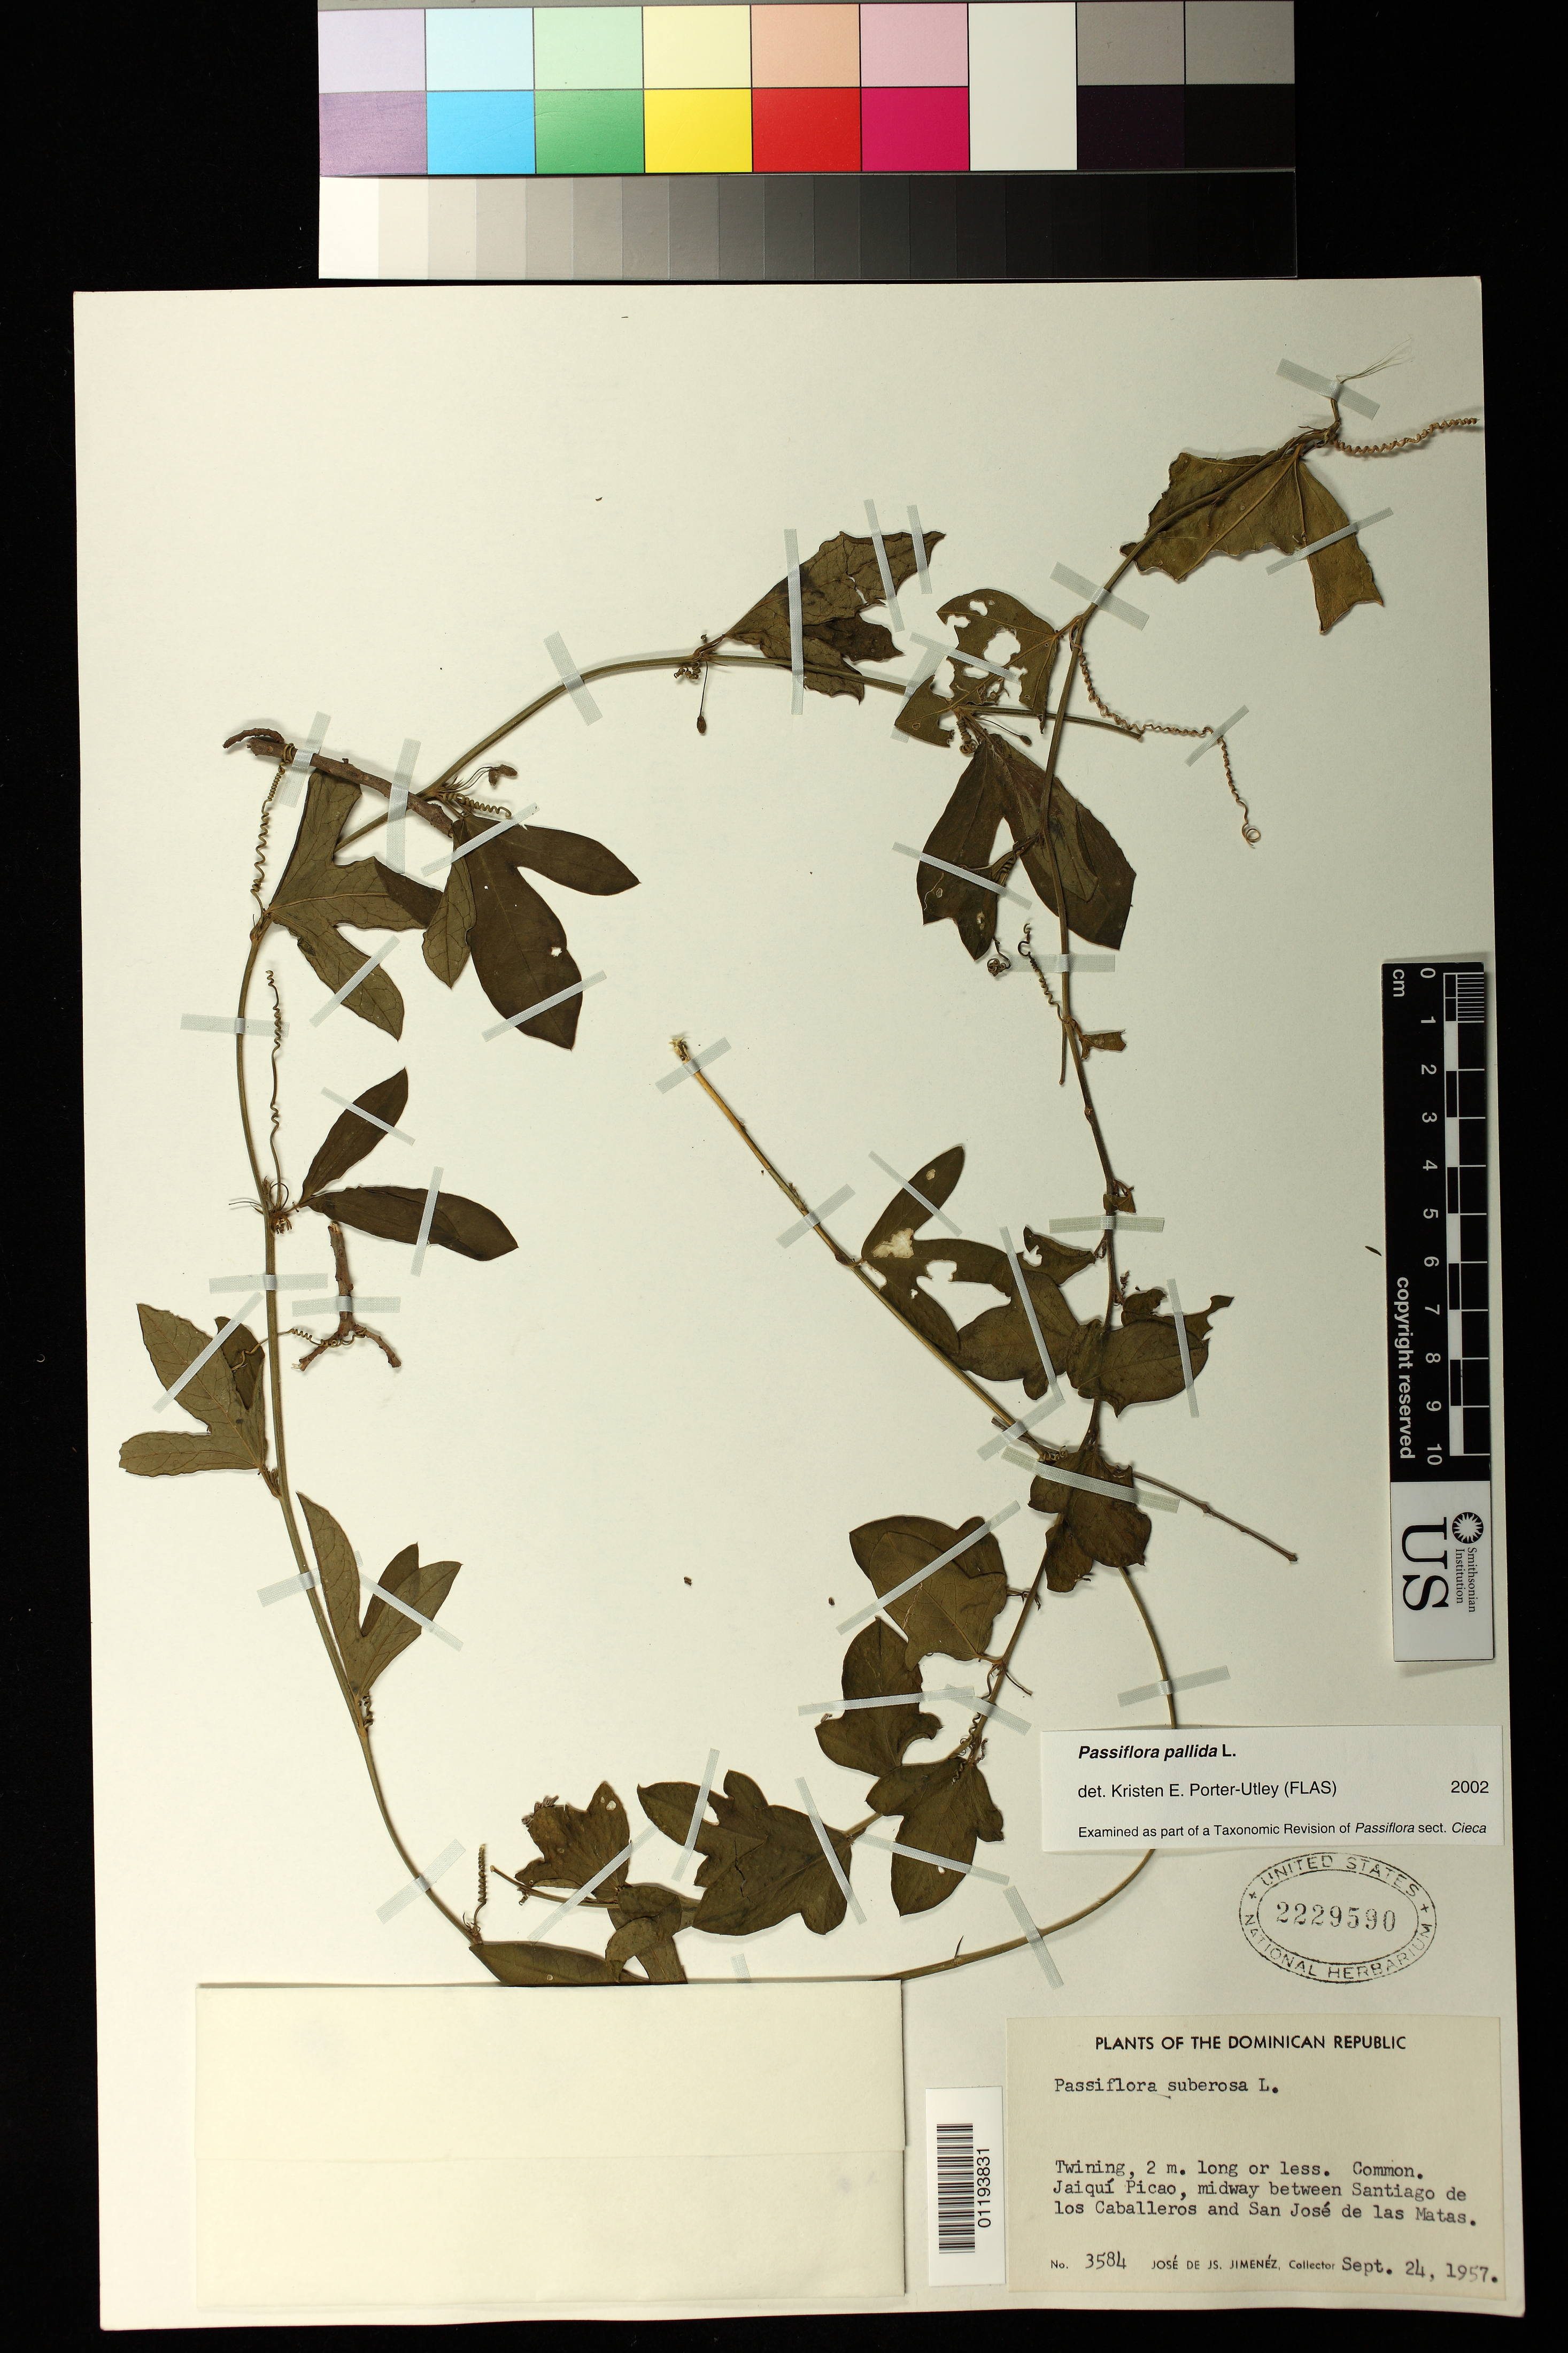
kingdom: Plantae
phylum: Tracheophyta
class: Magnoliopsida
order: Malpighiales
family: Passifloraceae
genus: Passiflora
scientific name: Passiflora pallida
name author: L.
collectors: J. J. Jiménez Almonte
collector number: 3584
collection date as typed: Sep 24 1957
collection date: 1957-09-24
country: Dominican Republic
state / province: Santiago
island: Hispaniola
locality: Jaiqui Picao, midway between Santiago de los Caballeros and San Jose de las Matas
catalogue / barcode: US 2229590